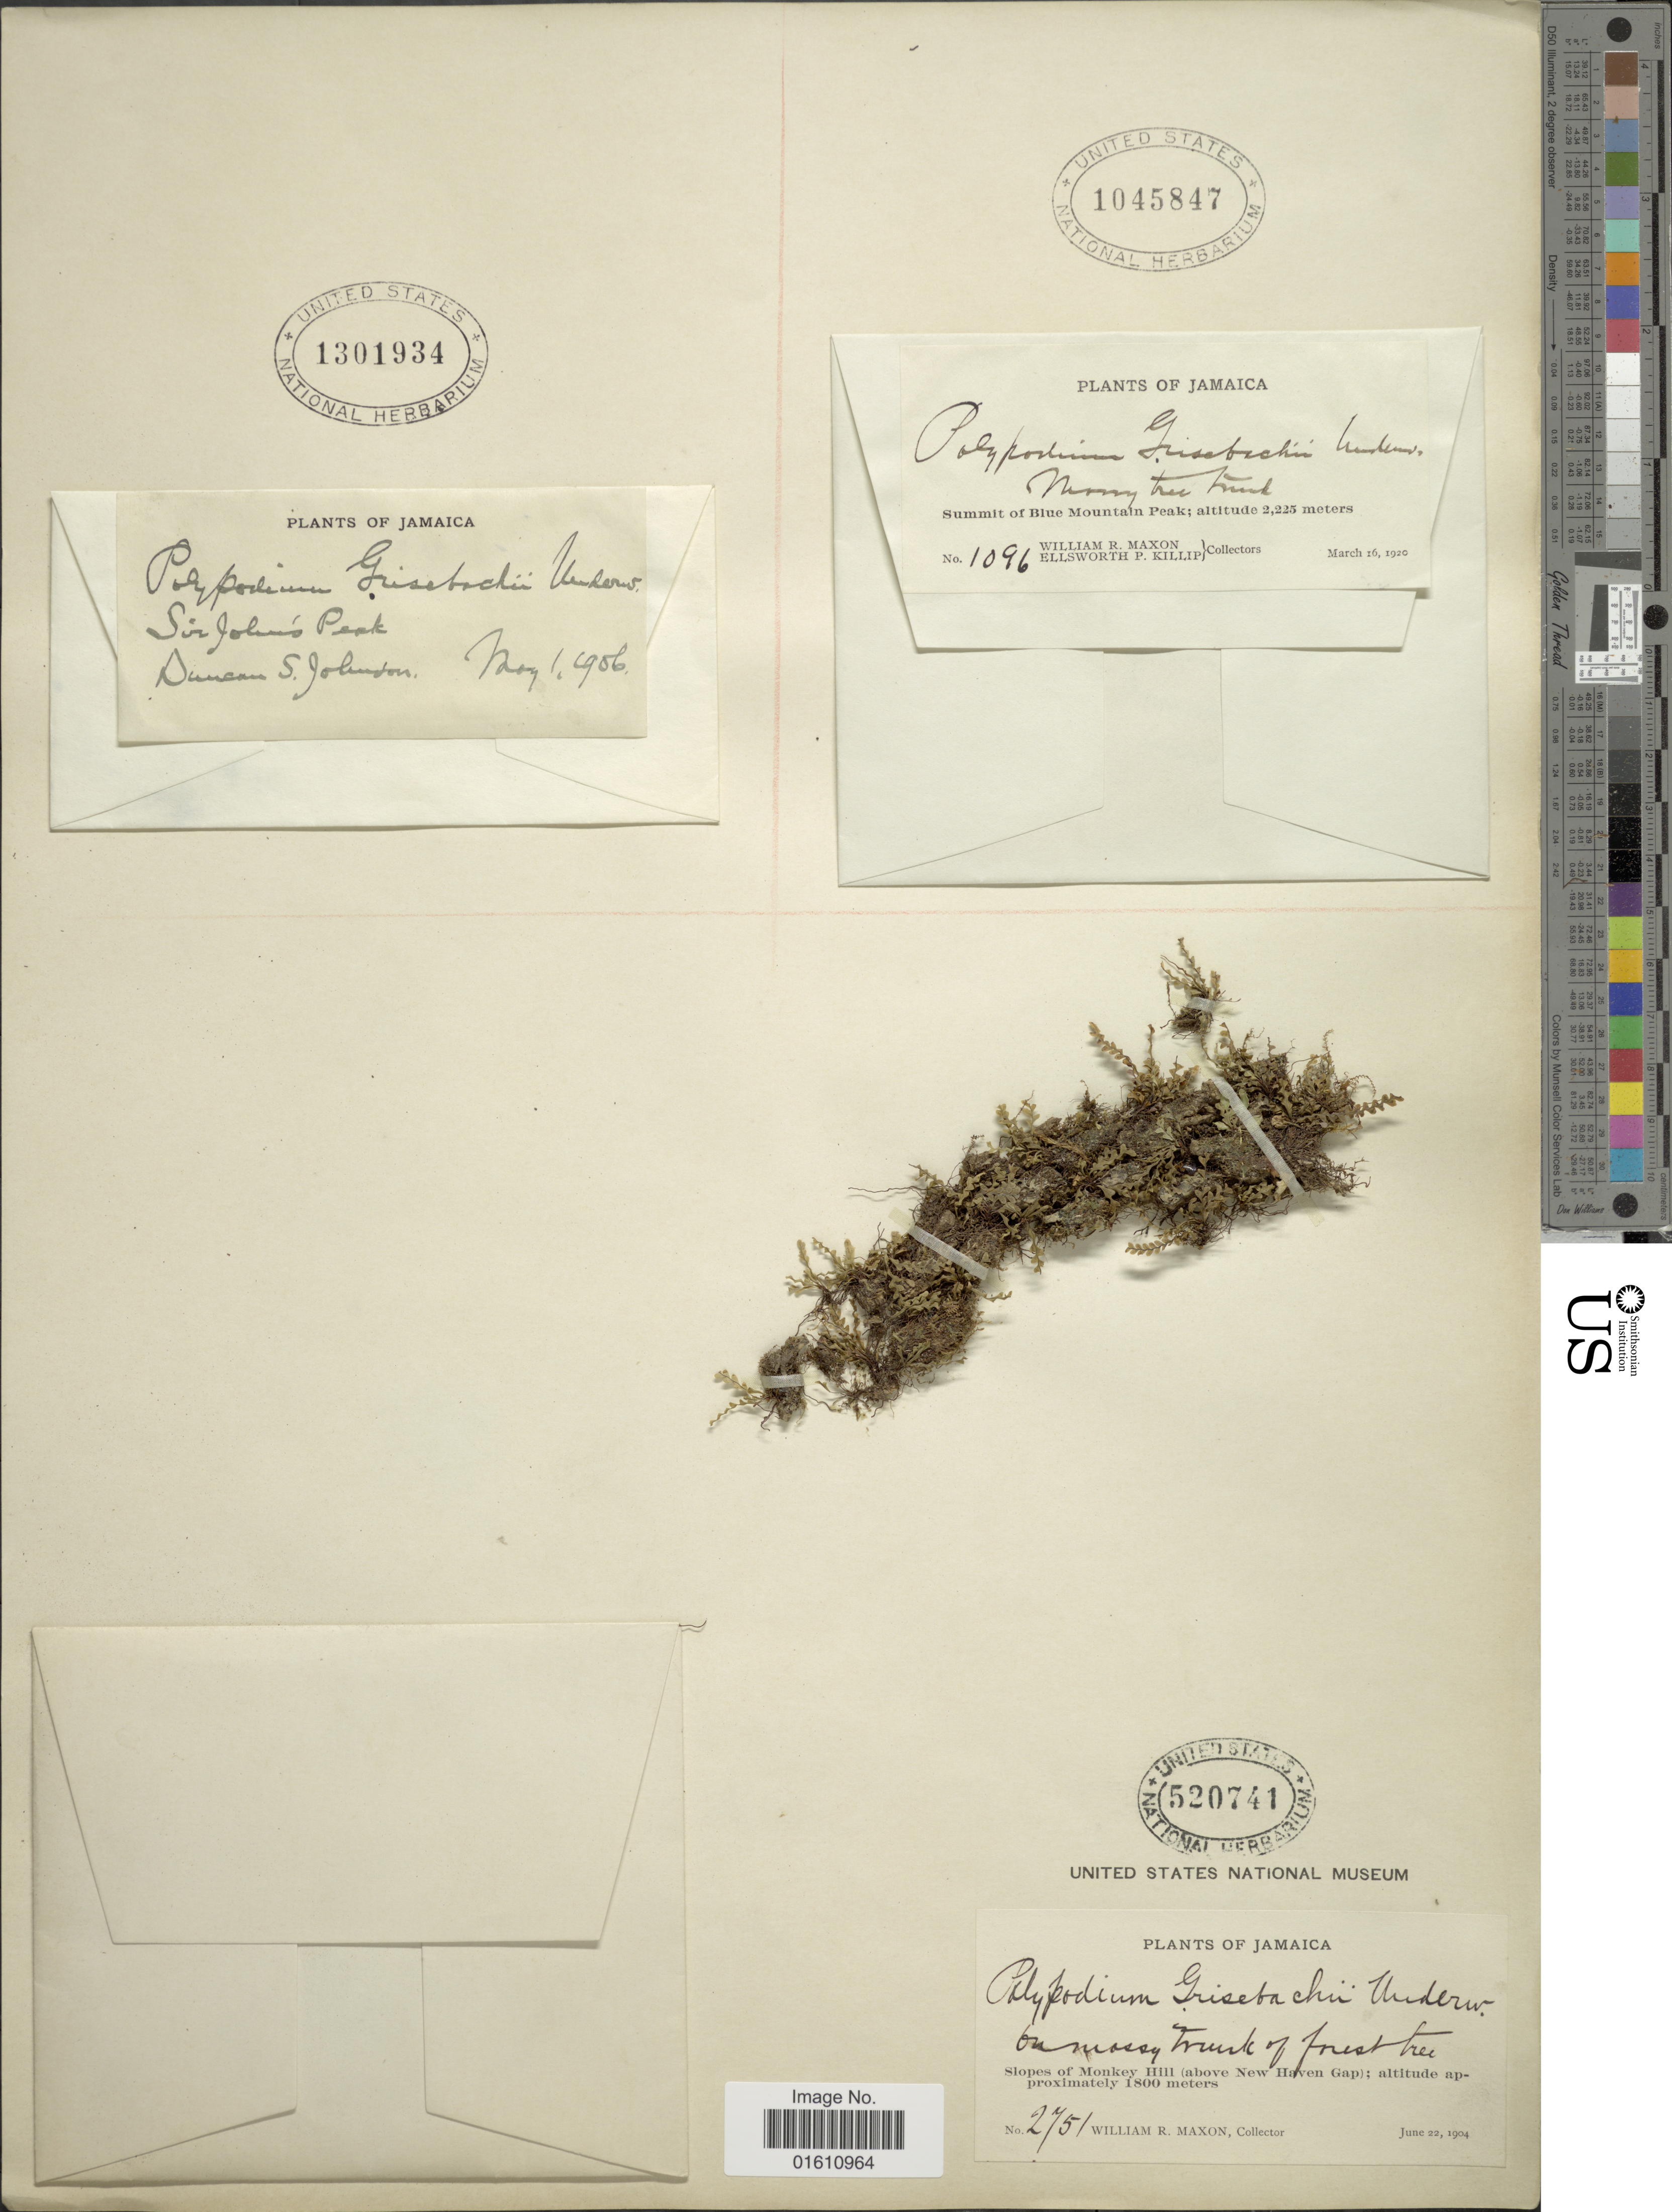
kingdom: Plantae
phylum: Tracheophyta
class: Polypodiopsida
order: Polypodiales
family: Polypodiaceae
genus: Moranopteris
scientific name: Moranopteris grisebachii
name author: (C. Chr.) R. Y. Hirai & J. Prado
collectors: D. S. Johnson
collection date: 1906-05-01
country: Jamaica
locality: Sir John's Peak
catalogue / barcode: US 1301934